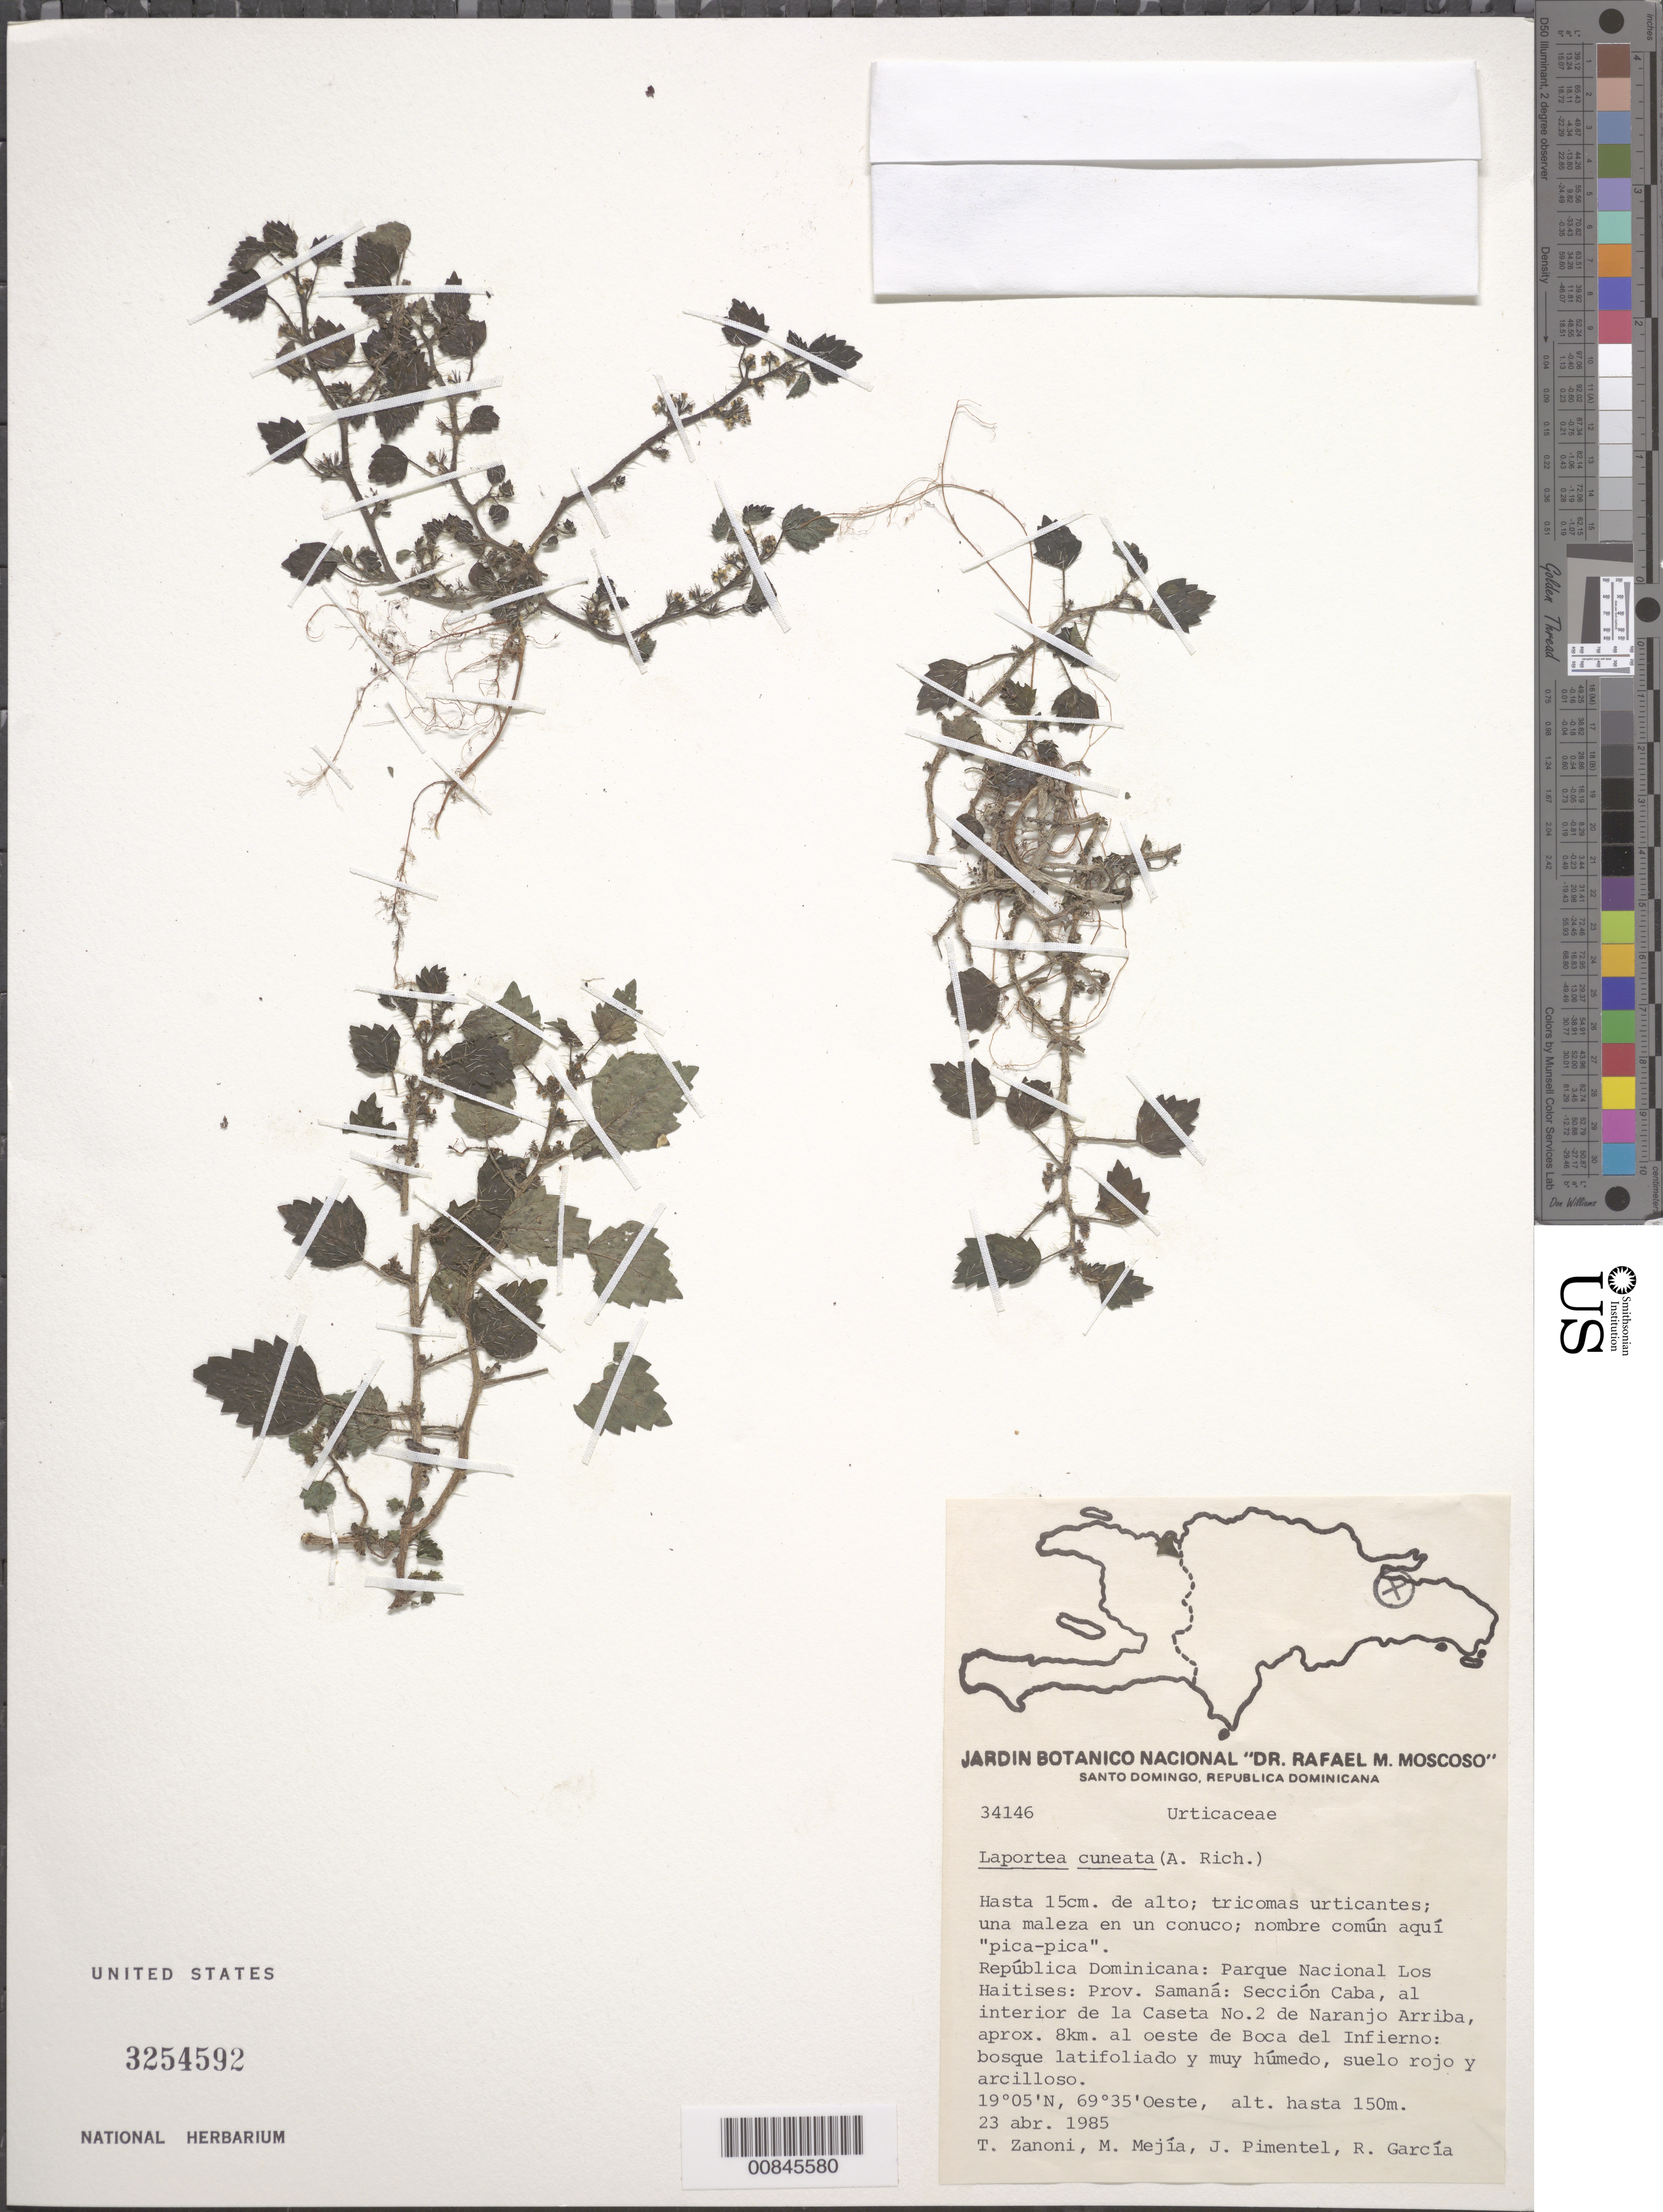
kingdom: Plantae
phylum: Tracheophyta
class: Magnoliopsida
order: Rosales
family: Urticaceae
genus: Laportea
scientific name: Laportea cuneata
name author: (A. Rich.) Chew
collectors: T. A. Zanoni, M. Mejia, J. Pimentel & R. G. García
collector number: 34146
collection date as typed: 23 Apr 1985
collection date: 1985-04-23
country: Dominican Republic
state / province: Samana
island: Hispaniola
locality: Parque Nacional Los Haitises: Sección Caba, al interior de la Caseta no. 2 de Naranjo Arriba, aprox. 8 km. al oeste de Boca del Infierno.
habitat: Bosque latifoliado y muy húmedo, suelo rojo y arcilloso.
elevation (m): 150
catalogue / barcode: US 3254592